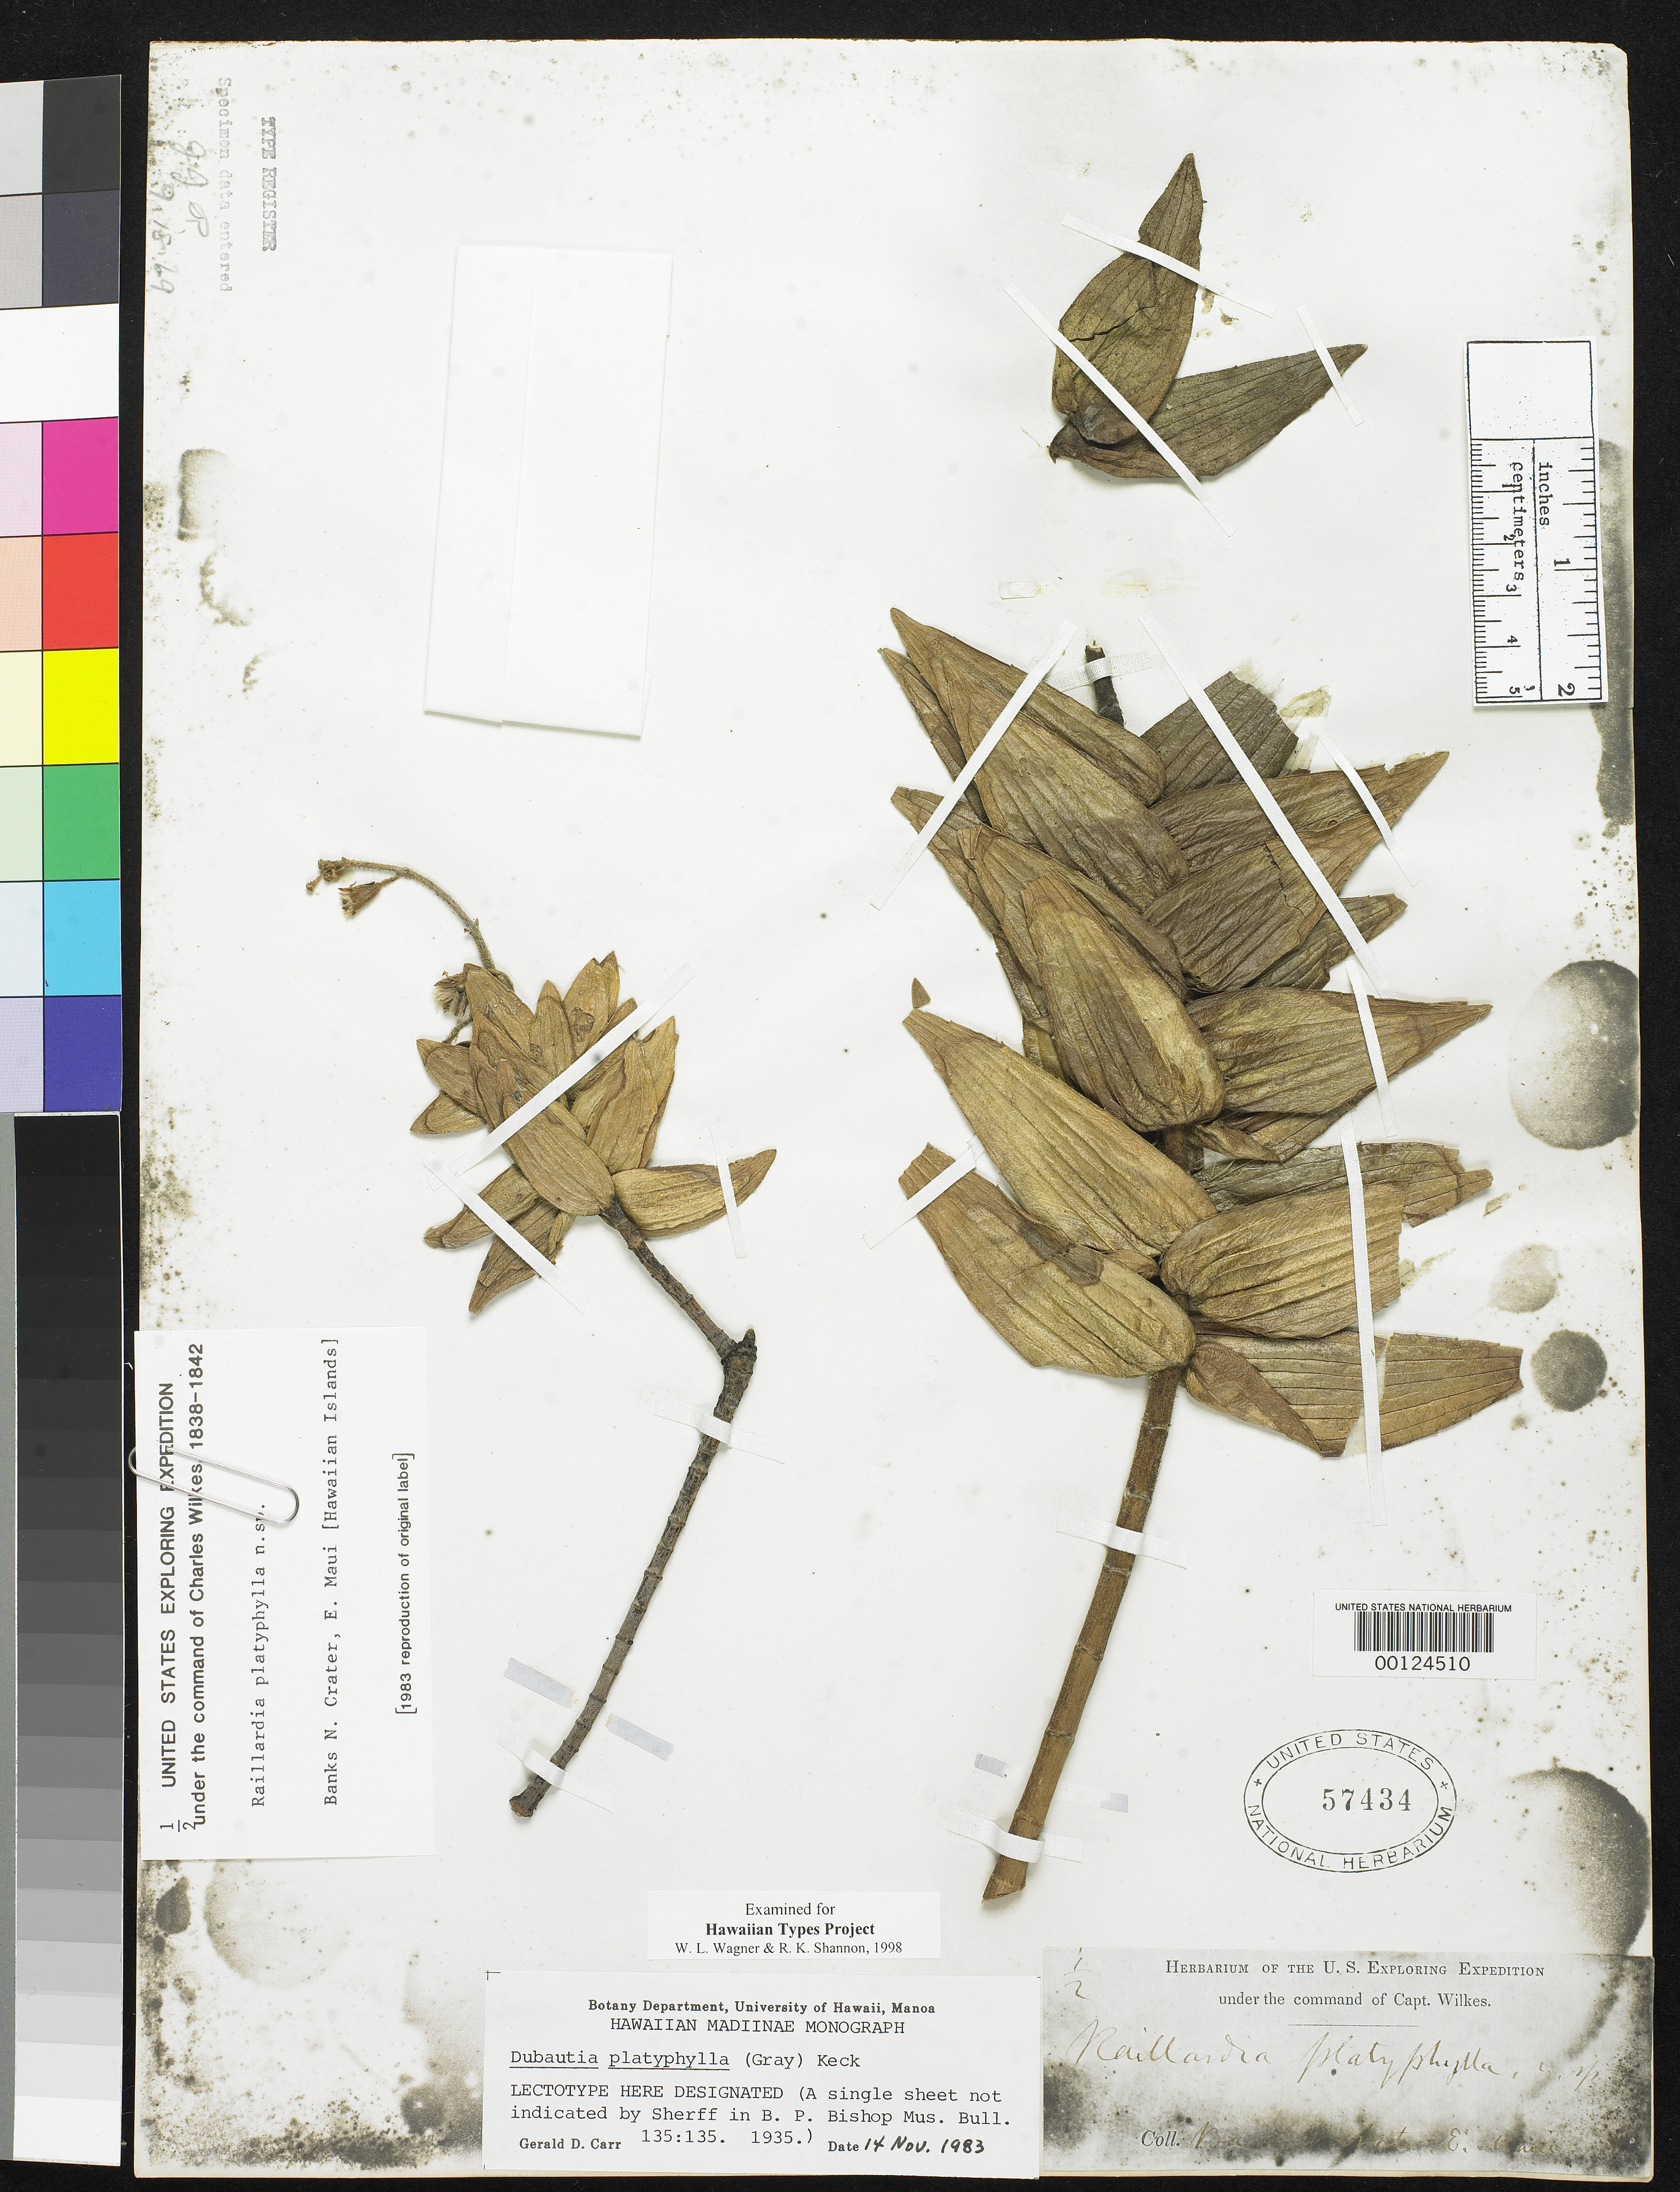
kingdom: Plantae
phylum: Tracheophyta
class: Magnoliopsida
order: Asterales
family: Asteraceae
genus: Railliardia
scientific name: Railliardia platyphylla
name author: A. Gray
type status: Lectotype; Type Collection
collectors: Wilkes Explor. Exped.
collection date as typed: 1838 to -- --- 1842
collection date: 1838/1842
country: United States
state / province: Hawaii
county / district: Maui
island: Maui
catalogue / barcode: US 57434